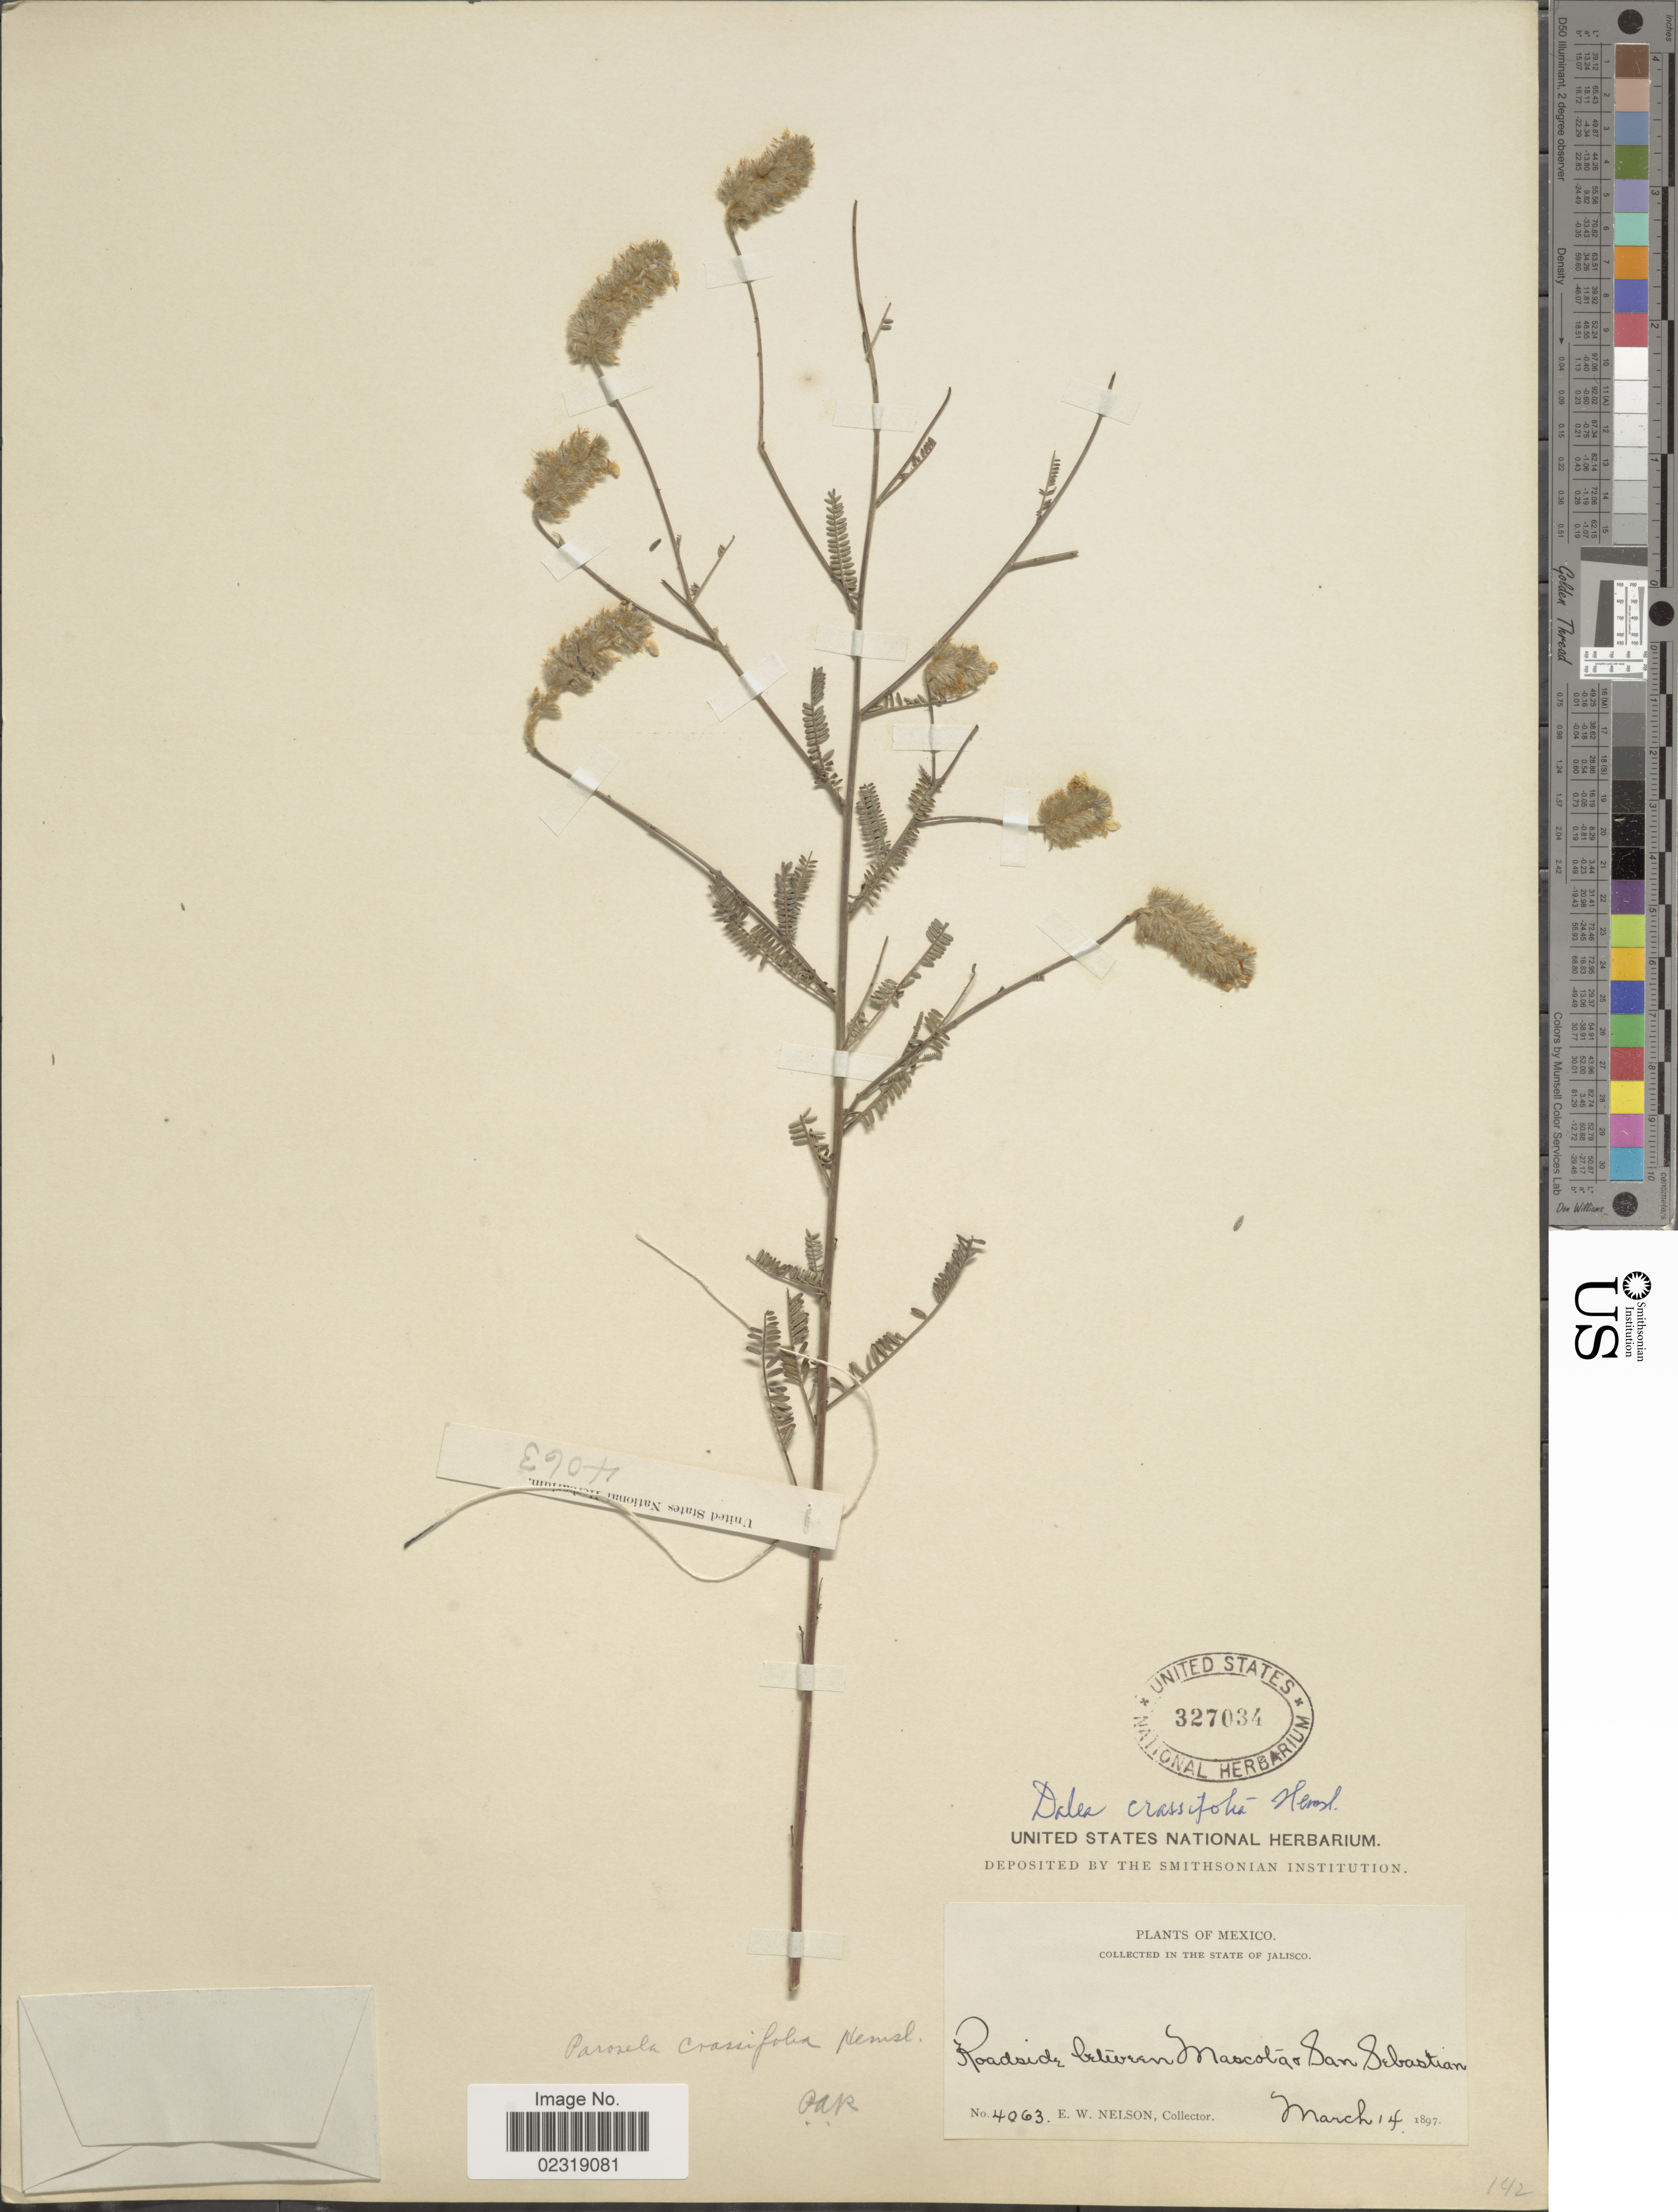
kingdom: Plantae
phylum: Tracheophyta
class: Magnoliopsida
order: Fabales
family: Fabaceae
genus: Dalea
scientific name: Dalea crassifolia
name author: Hemsl.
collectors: E. W. Nelson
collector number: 4063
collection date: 1897-03-14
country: Mexico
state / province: Jalisco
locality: State of Jalisco.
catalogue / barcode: US 327034